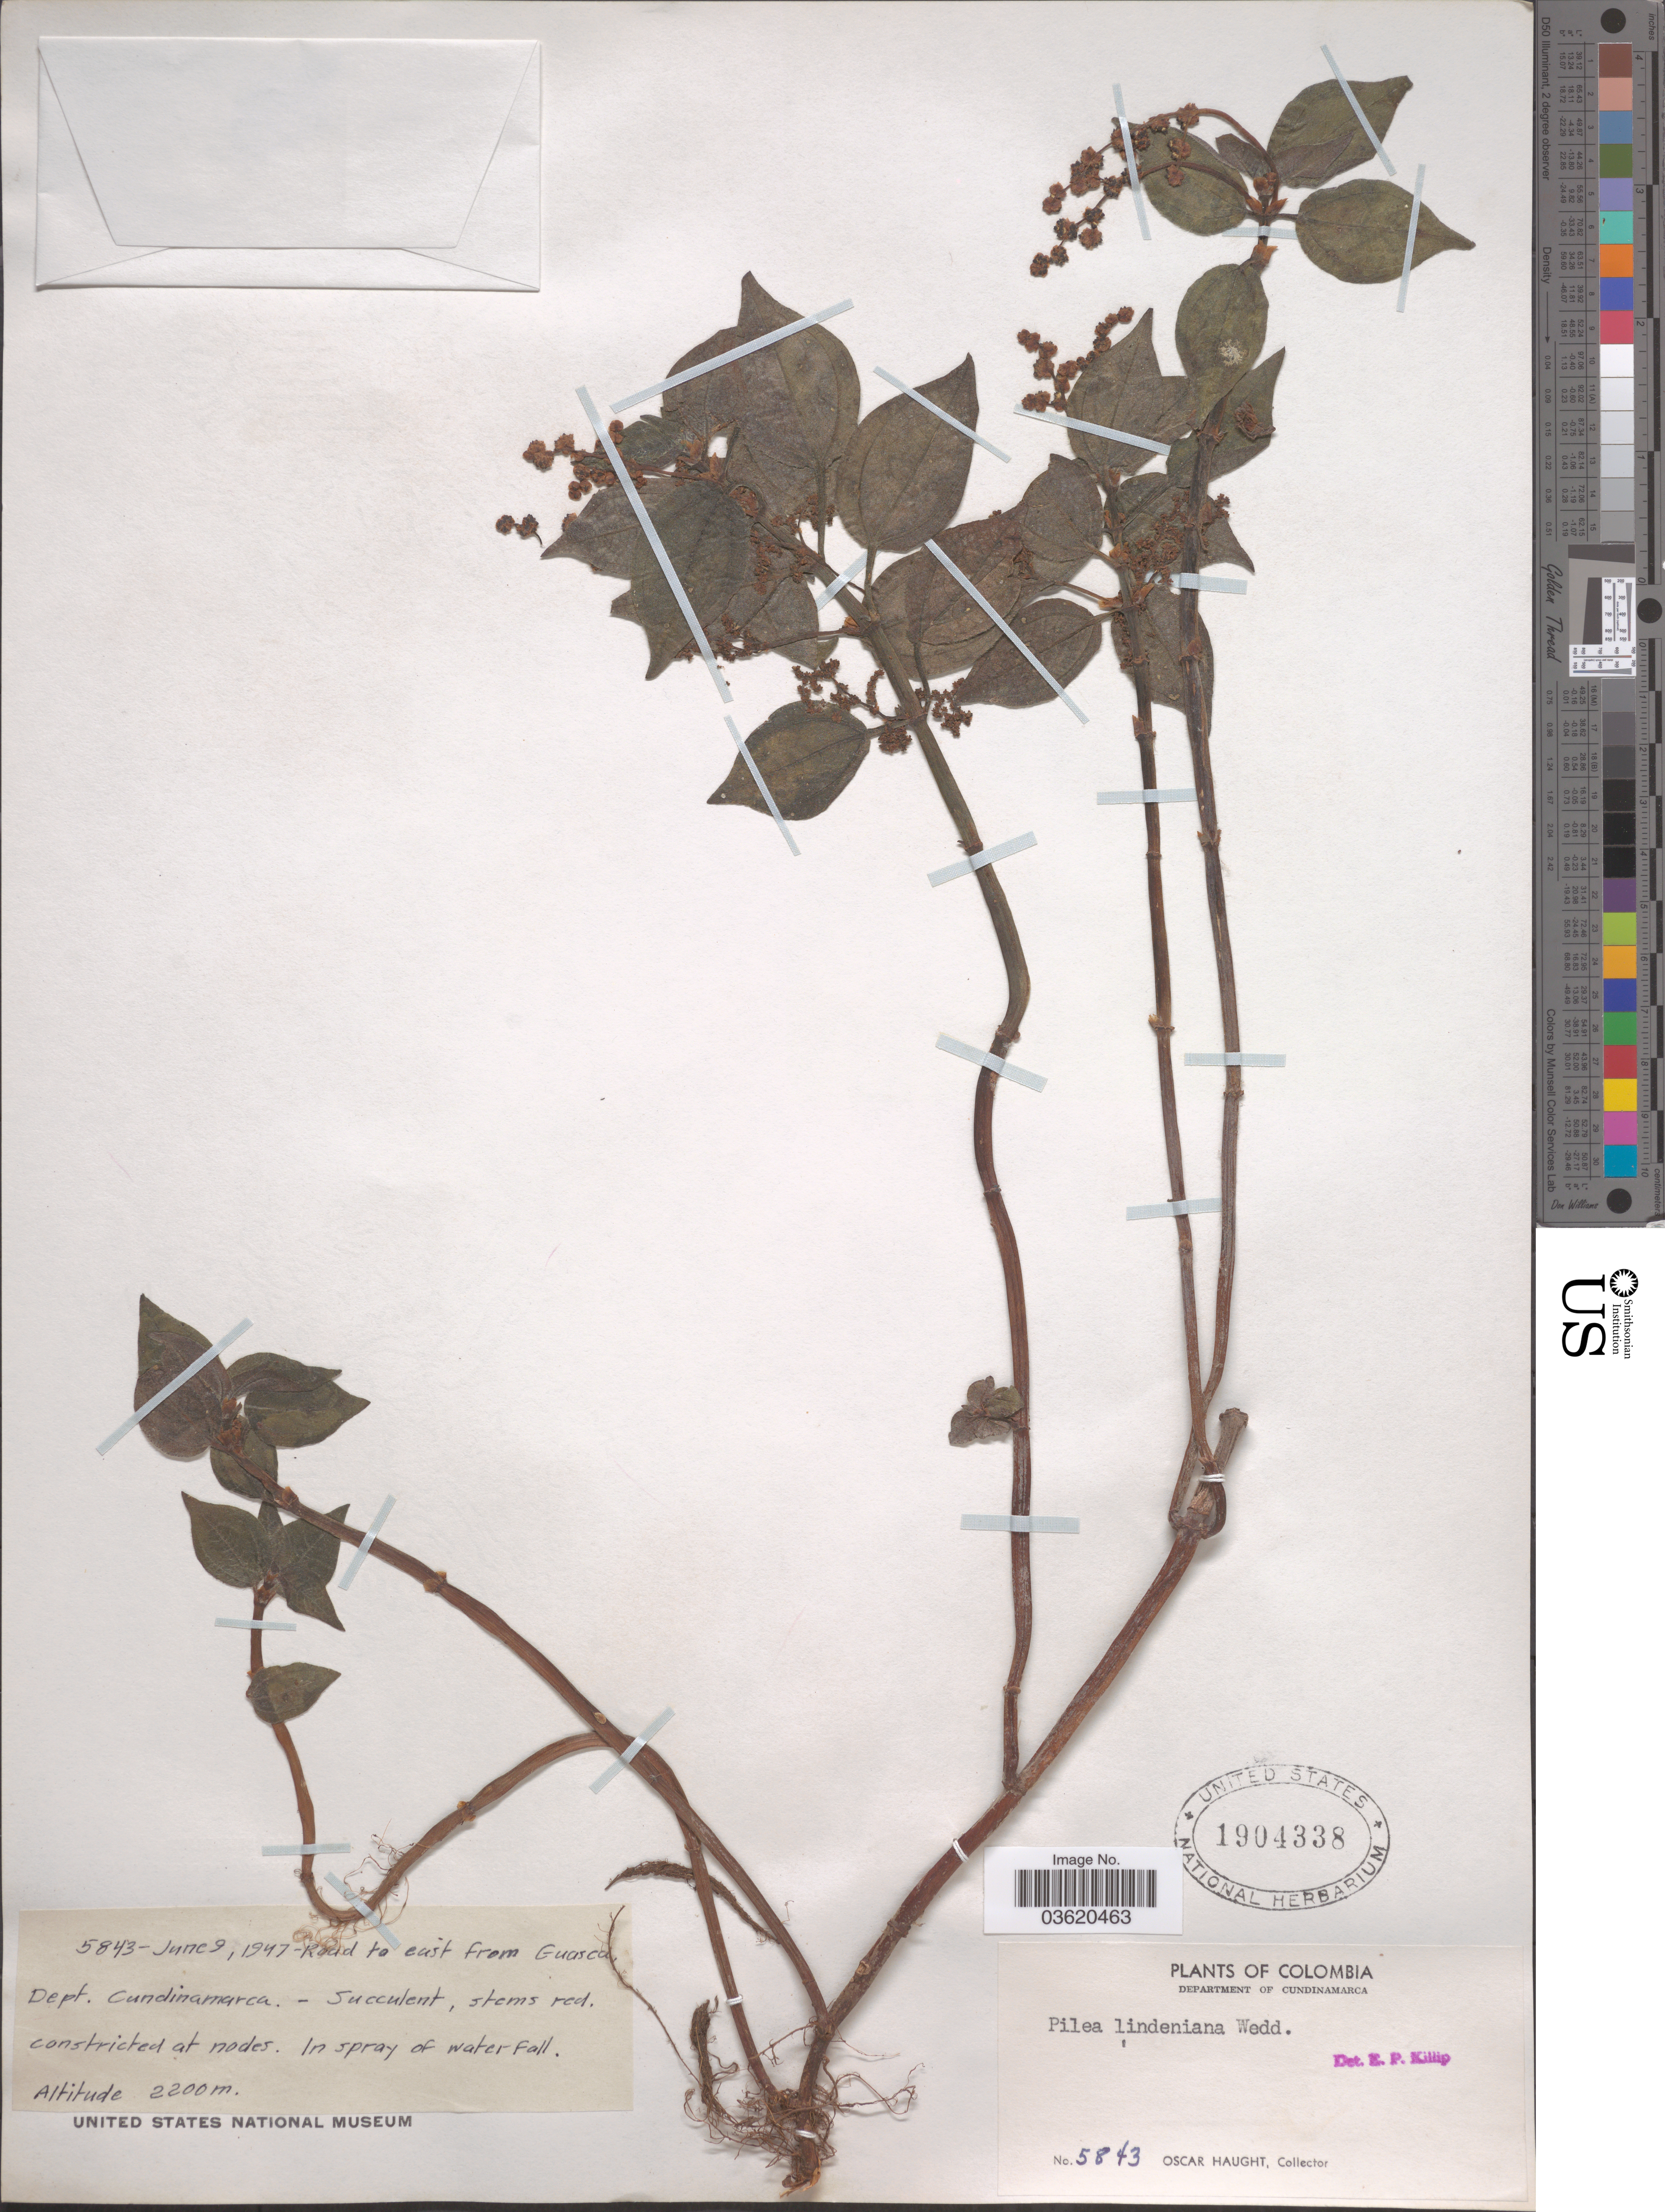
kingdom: Plantae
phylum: Tracheophyta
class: Magnoliopsida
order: Rosales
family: Urticaceae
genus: Pilea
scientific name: Pilea lindeniana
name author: Wedd.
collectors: O. L. Haught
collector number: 5843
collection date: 1947-06-09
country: Colombia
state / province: Cundinamarca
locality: Department of Cundinamarca. Road to east from Guasca.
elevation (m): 2200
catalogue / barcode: US 1904338